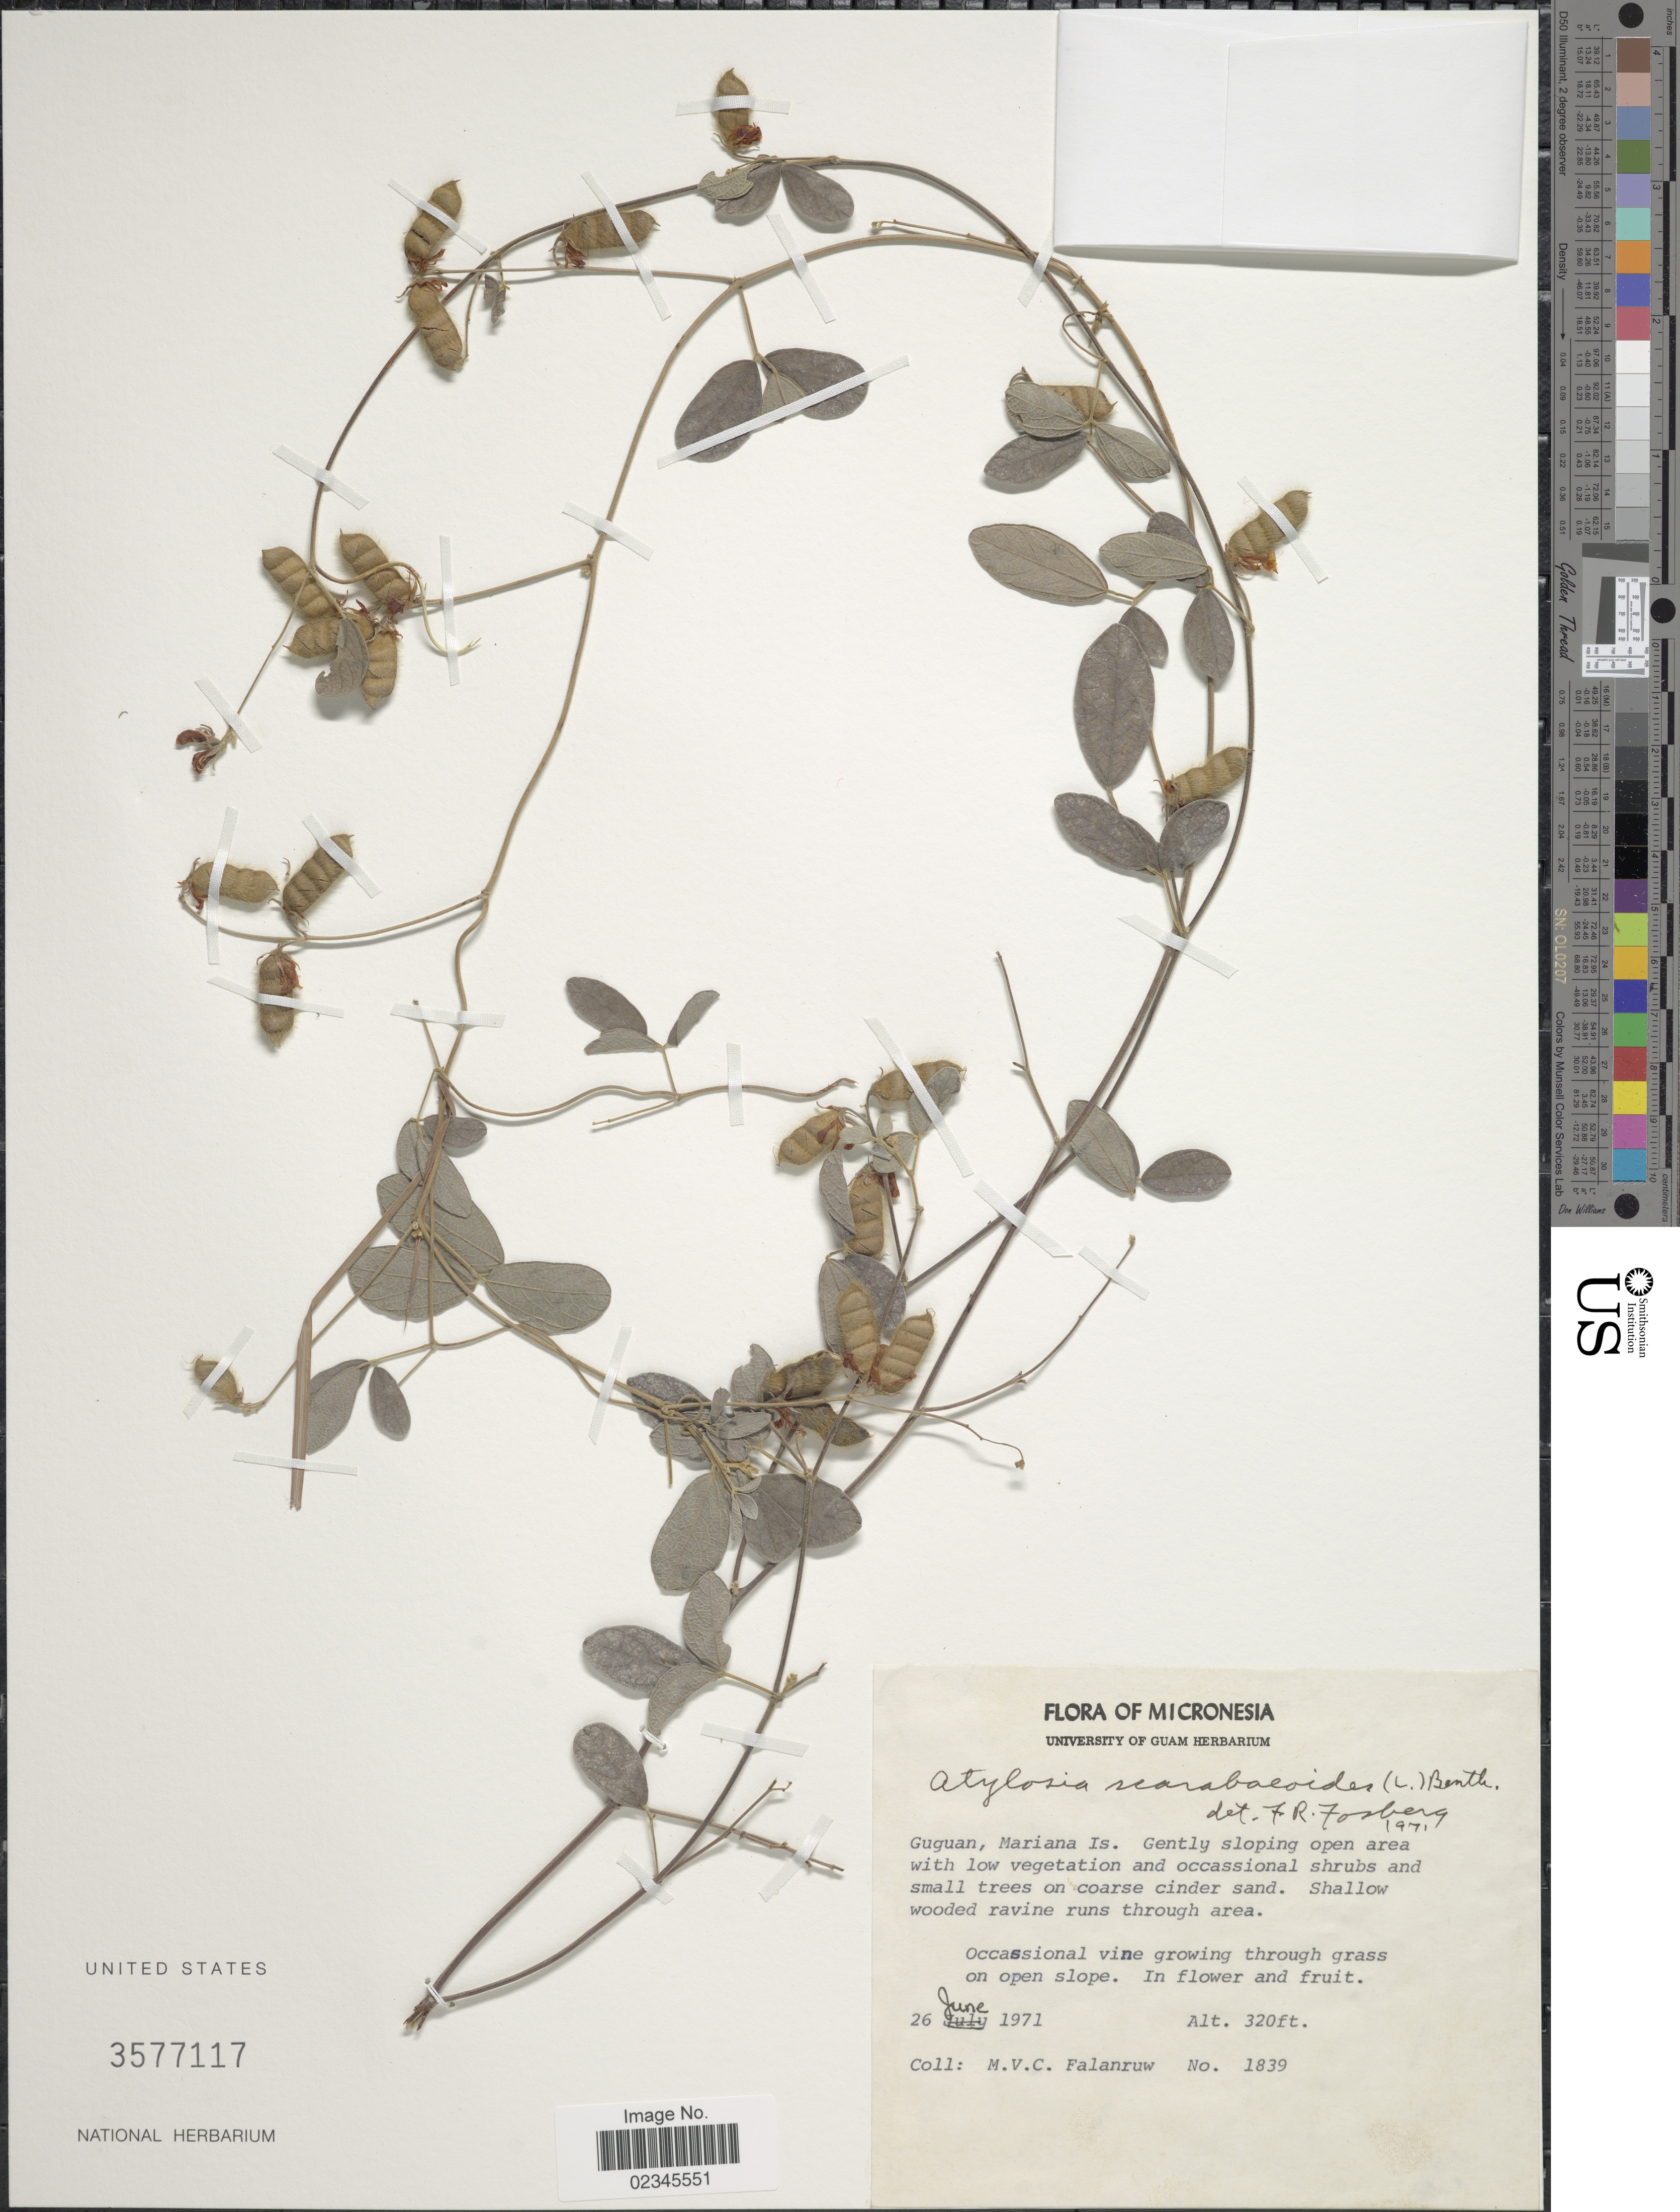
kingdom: Plantae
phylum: Tracheophyta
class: Magnoliopsida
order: Fabales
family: Fabaceae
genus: Cajanus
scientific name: Cajanus scarabaeoides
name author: (L.) Thou. ex Graham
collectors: M. V. Falanruw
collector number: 1839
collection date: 1971-06-26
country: Northern Mariana Islands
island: Guguan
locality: Guguan, Mariana Is.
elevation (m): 98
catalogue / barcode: US 3577117